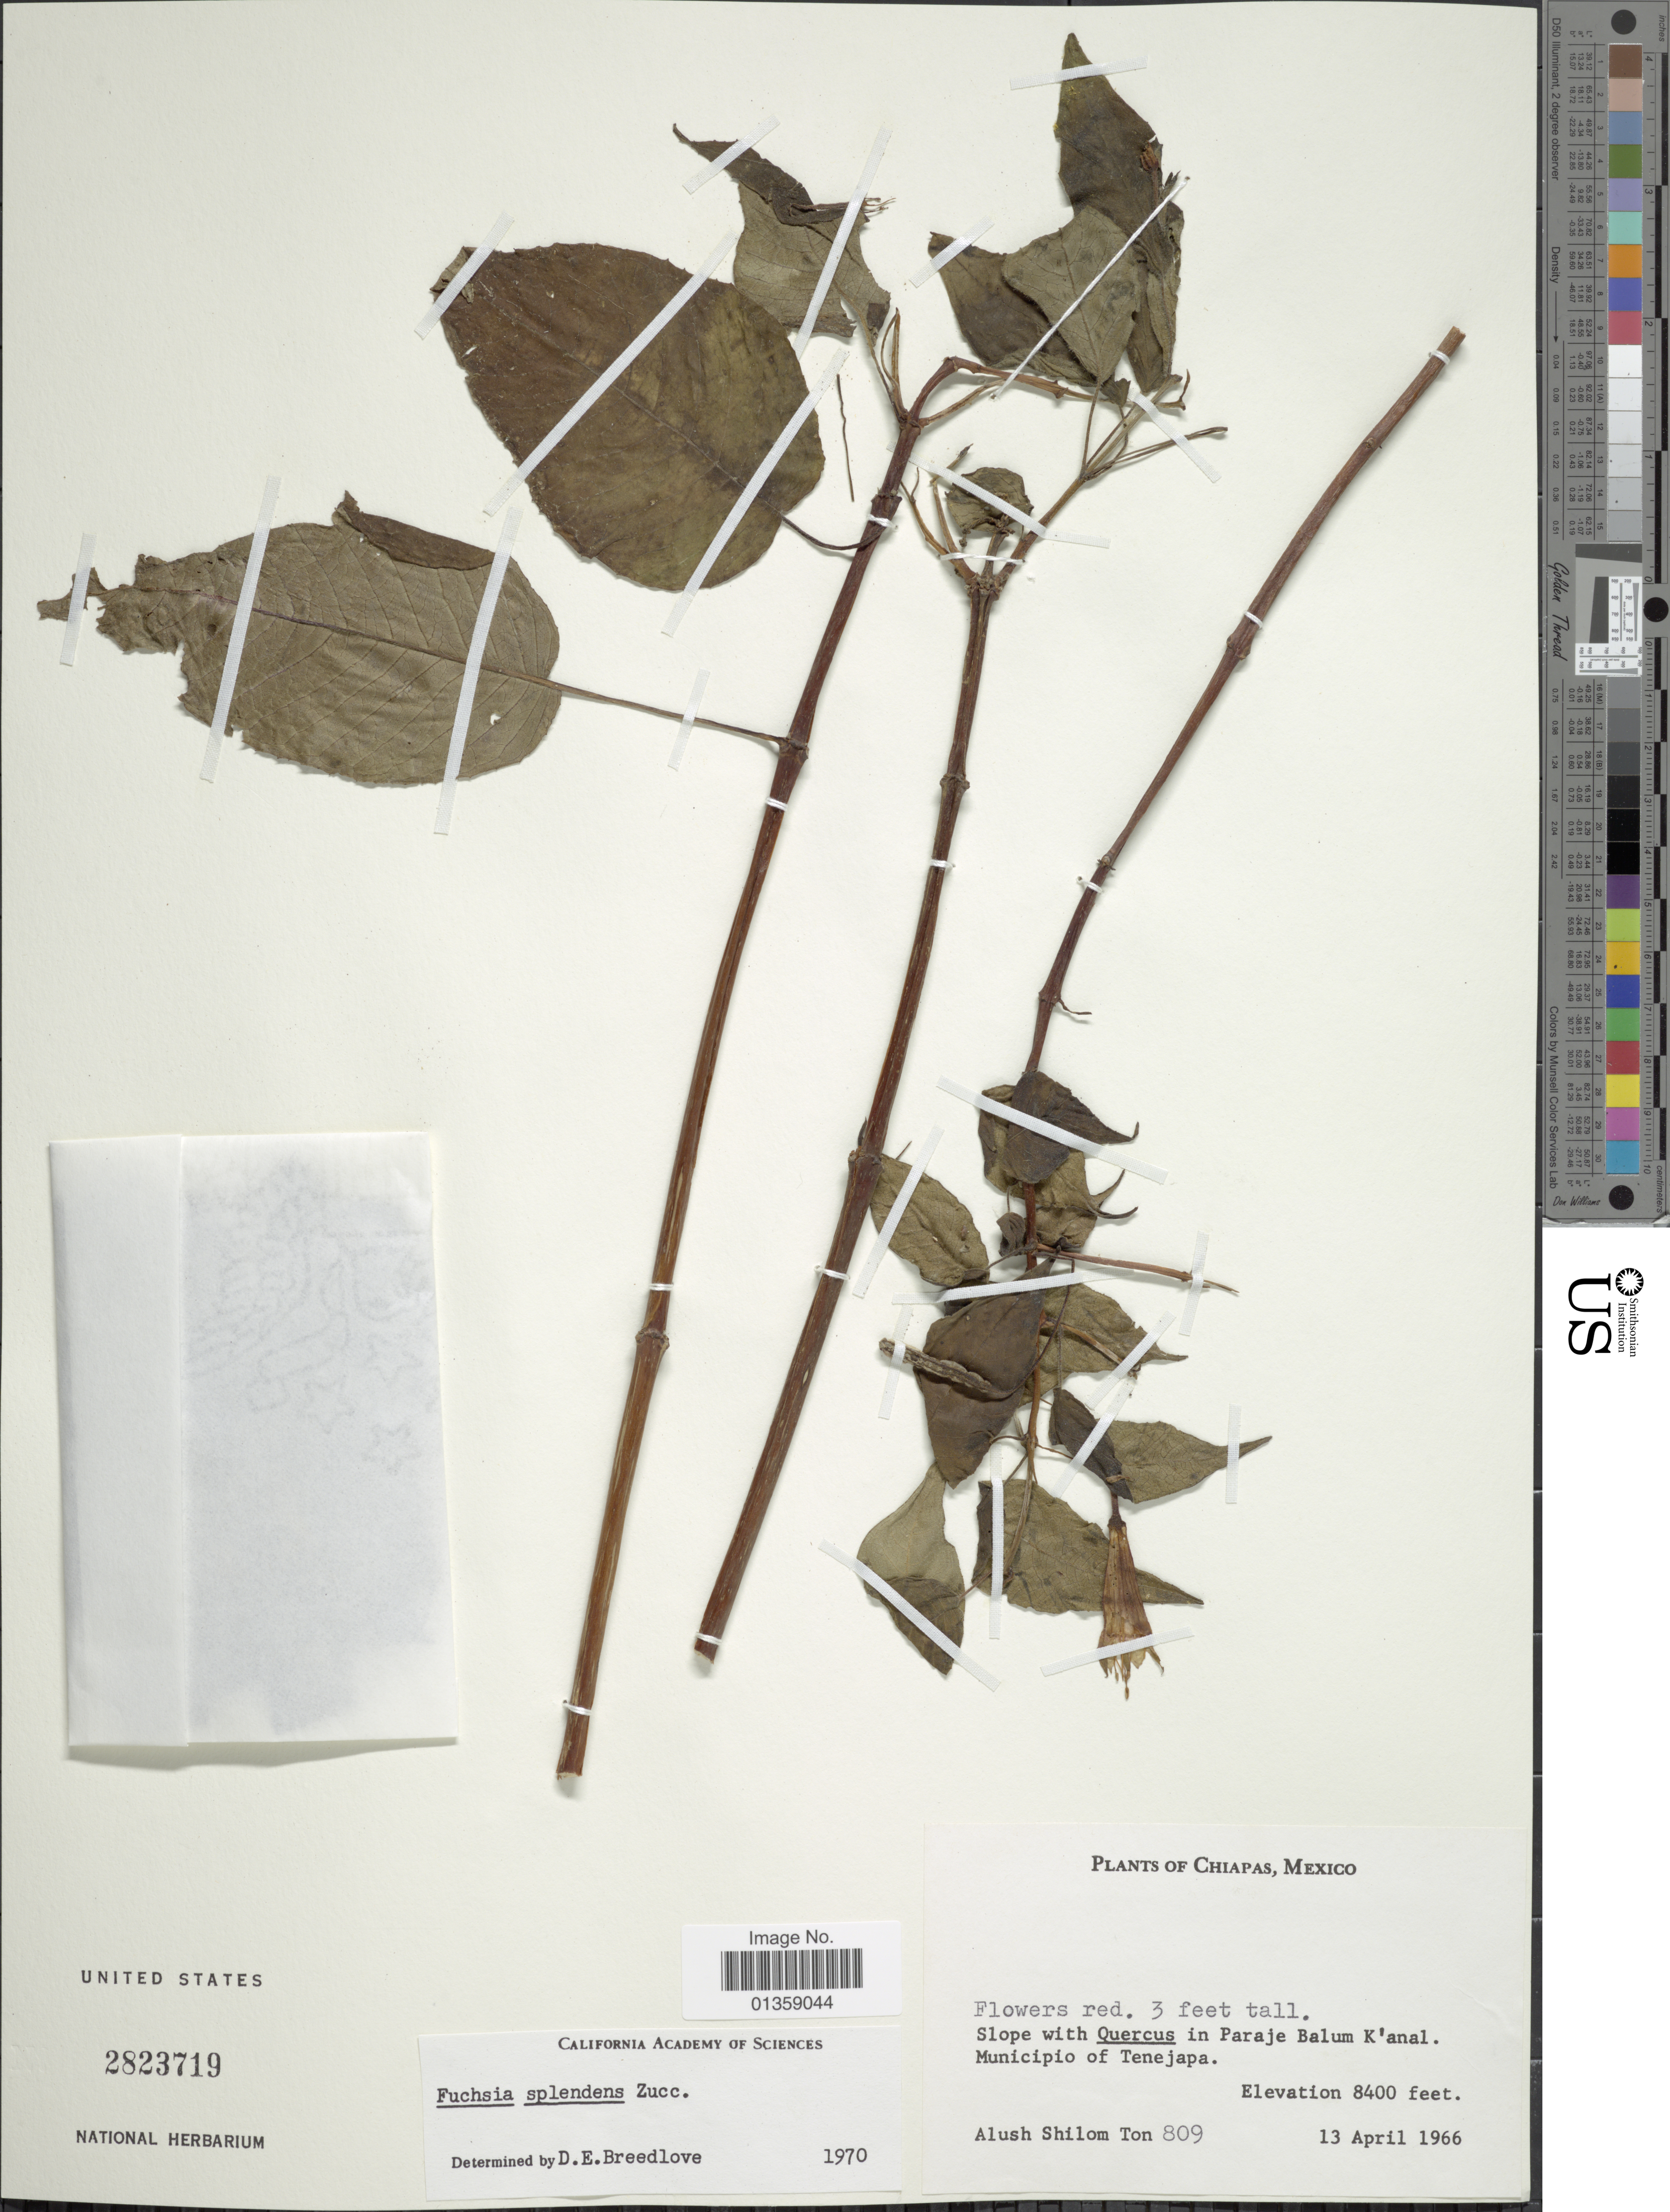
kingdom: Plantae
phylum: Tracheophyta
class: Magnoliopsida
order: Myrtales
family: Onagraceae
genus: Fuchsia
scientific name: Fuchsia splendens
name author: Zucc.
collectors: A. S. Ton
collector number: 809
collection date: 1966-04-13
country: Mexico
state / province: Chiapas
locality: In Paraje Balum K'anal. Municipio of Tenejapa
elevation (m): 2560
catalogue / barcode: US 2823719